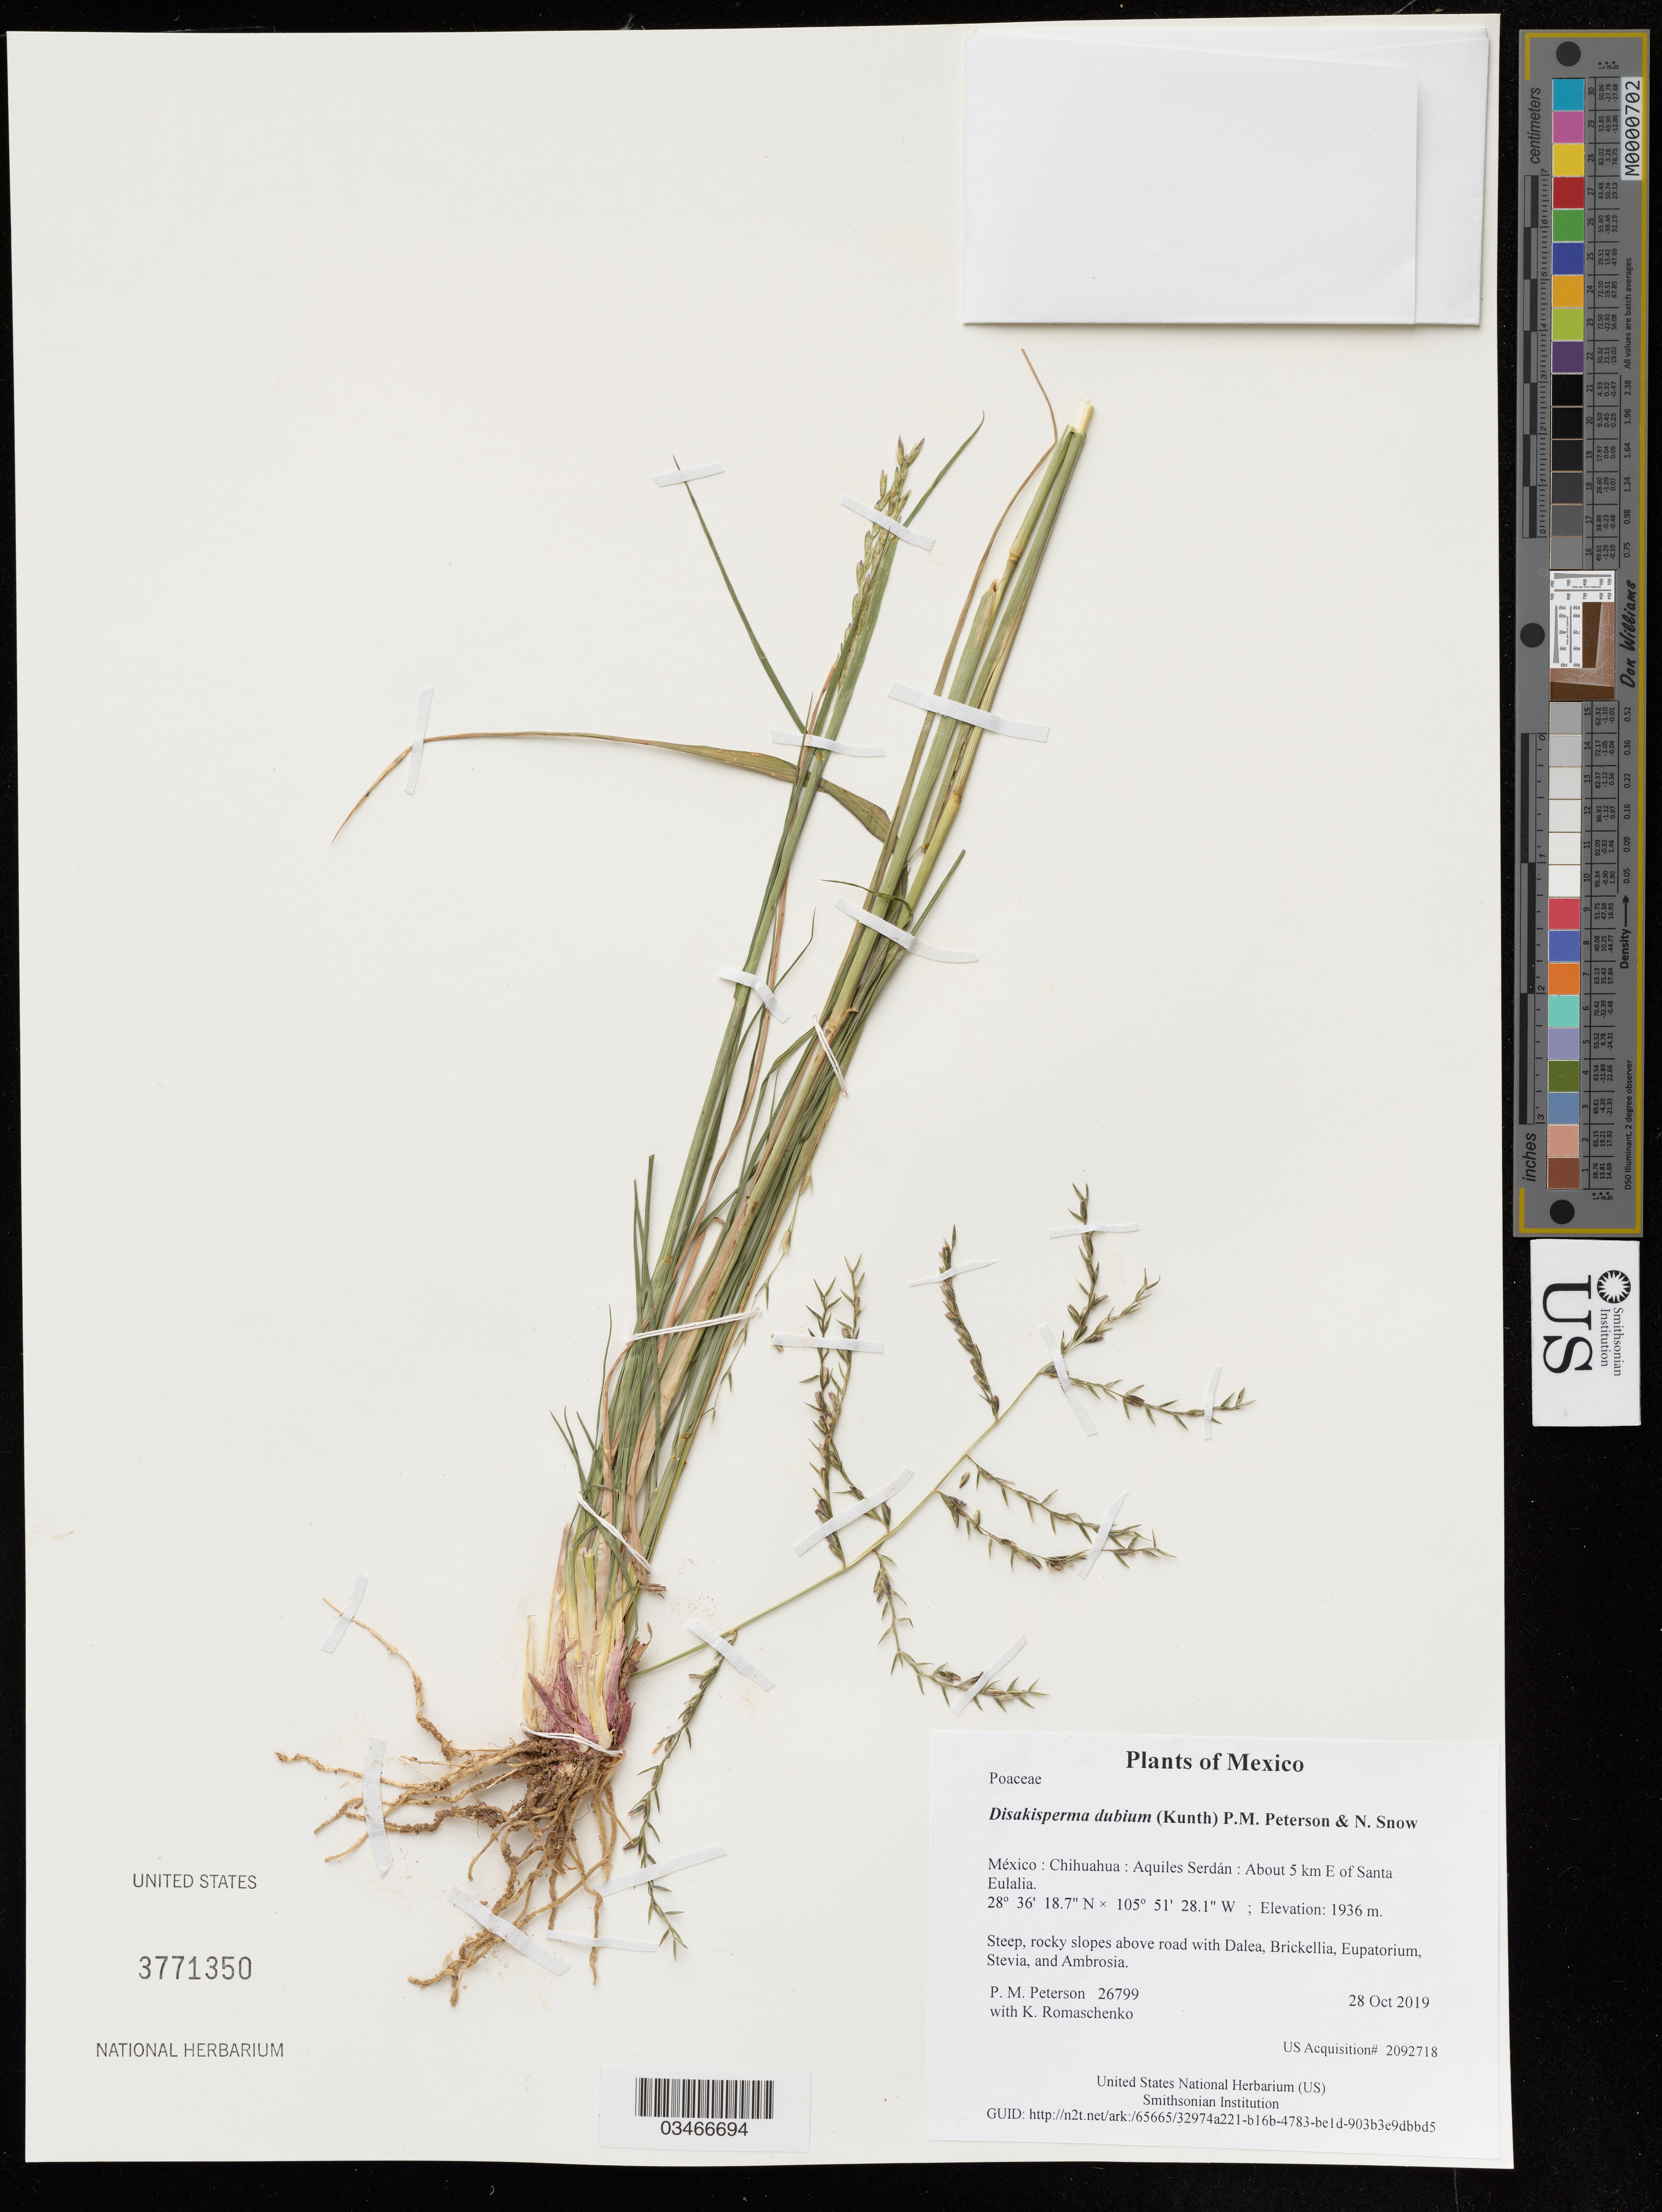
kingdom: Plantae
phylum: Tracheophyta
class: Liliopsida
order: Poales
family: Poaceae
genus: Disakisperma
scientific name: Disakisperma dubium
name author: (Kunth) P.M. Peterson & N. Snow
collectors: P. M. Peterson & K. Romaschenko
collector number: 26799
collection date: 2019-10-28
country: México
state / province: Chihuahua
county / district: Aquiles Serdán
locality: About 5 km E of Santa Eulalia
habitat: Steep, rocky slopes above road with Dalea, Brickellia, Eupatorium, Stevia, and Ambrosia.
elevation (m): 1936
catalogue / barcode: US 3771350